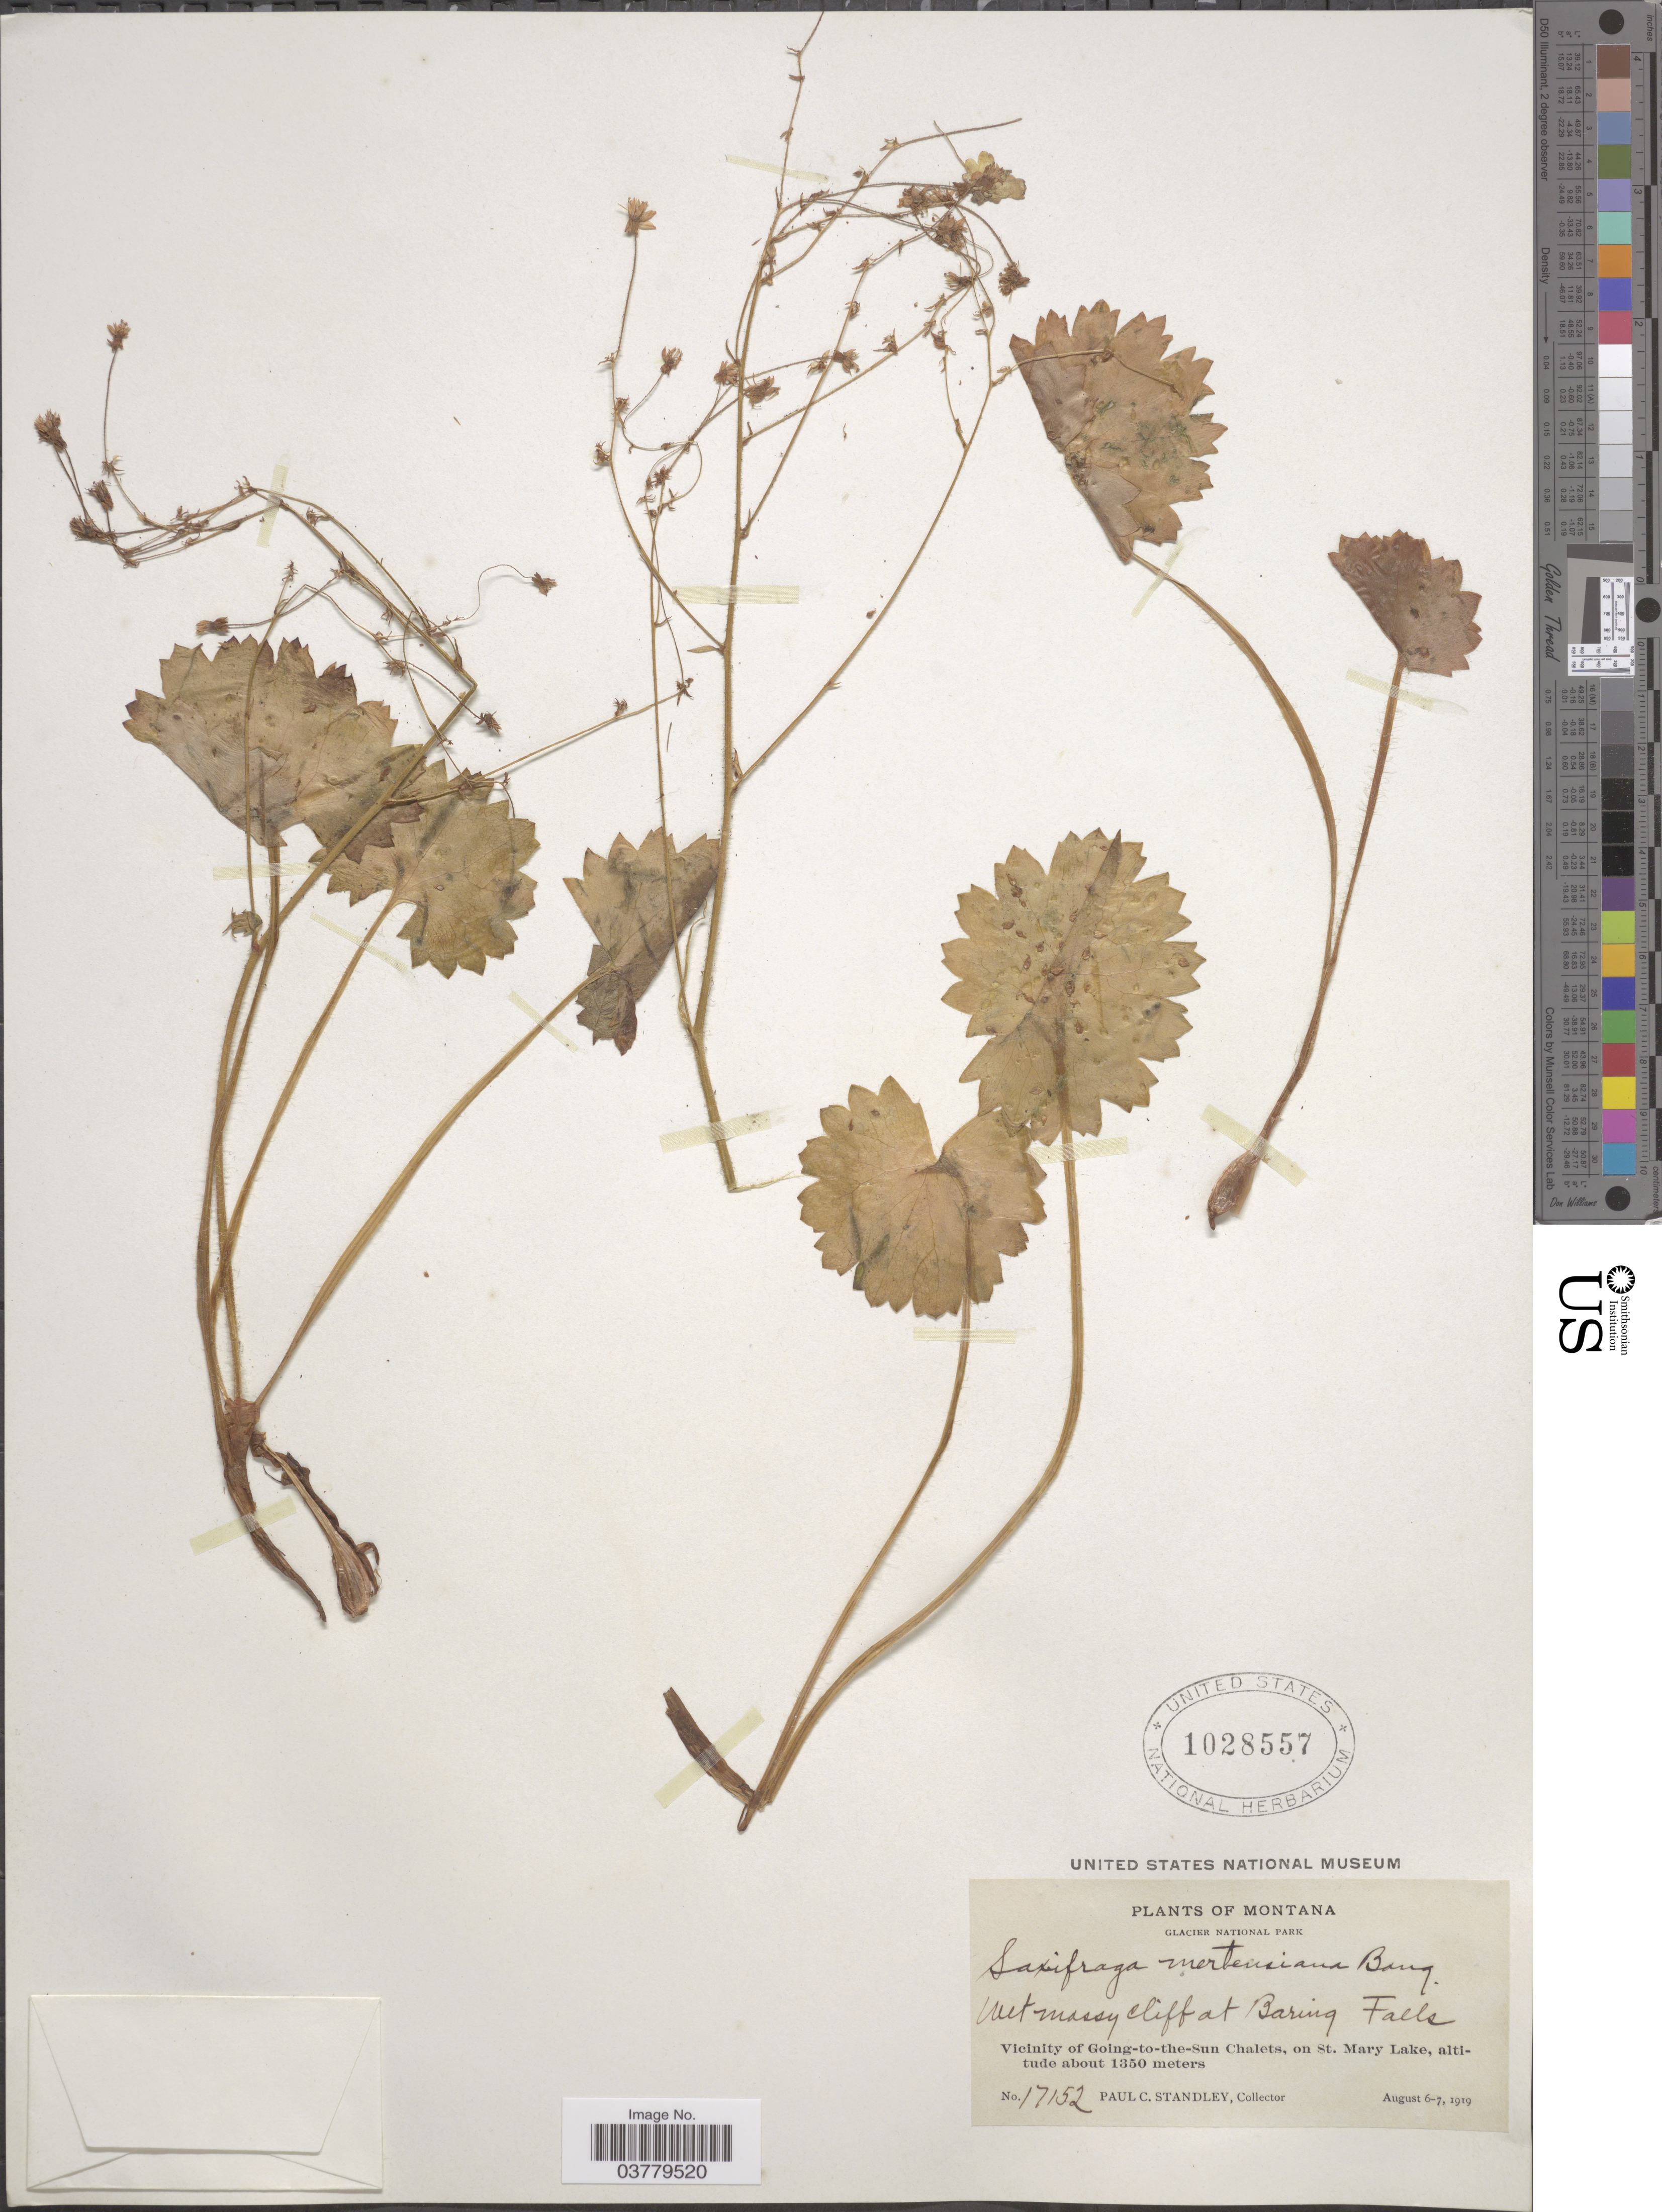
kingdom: Plantae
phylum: Tracheophyta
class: Magnoliopsida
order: Saxifragales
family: Saxifragaceae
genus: Saxifraga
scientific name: Saxifraga mertensiana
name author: Bong.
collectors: P. C. Standley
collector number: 17152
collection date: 1919-08-06/1919-08-07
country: United States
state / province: Montana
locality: Glacier National Park. Wet mossy cliff at Baring Falls. Vicinity of Going-to-the-Sun Chalets, on St. Mary Lake.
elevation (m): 1350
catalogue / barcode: US 1028557